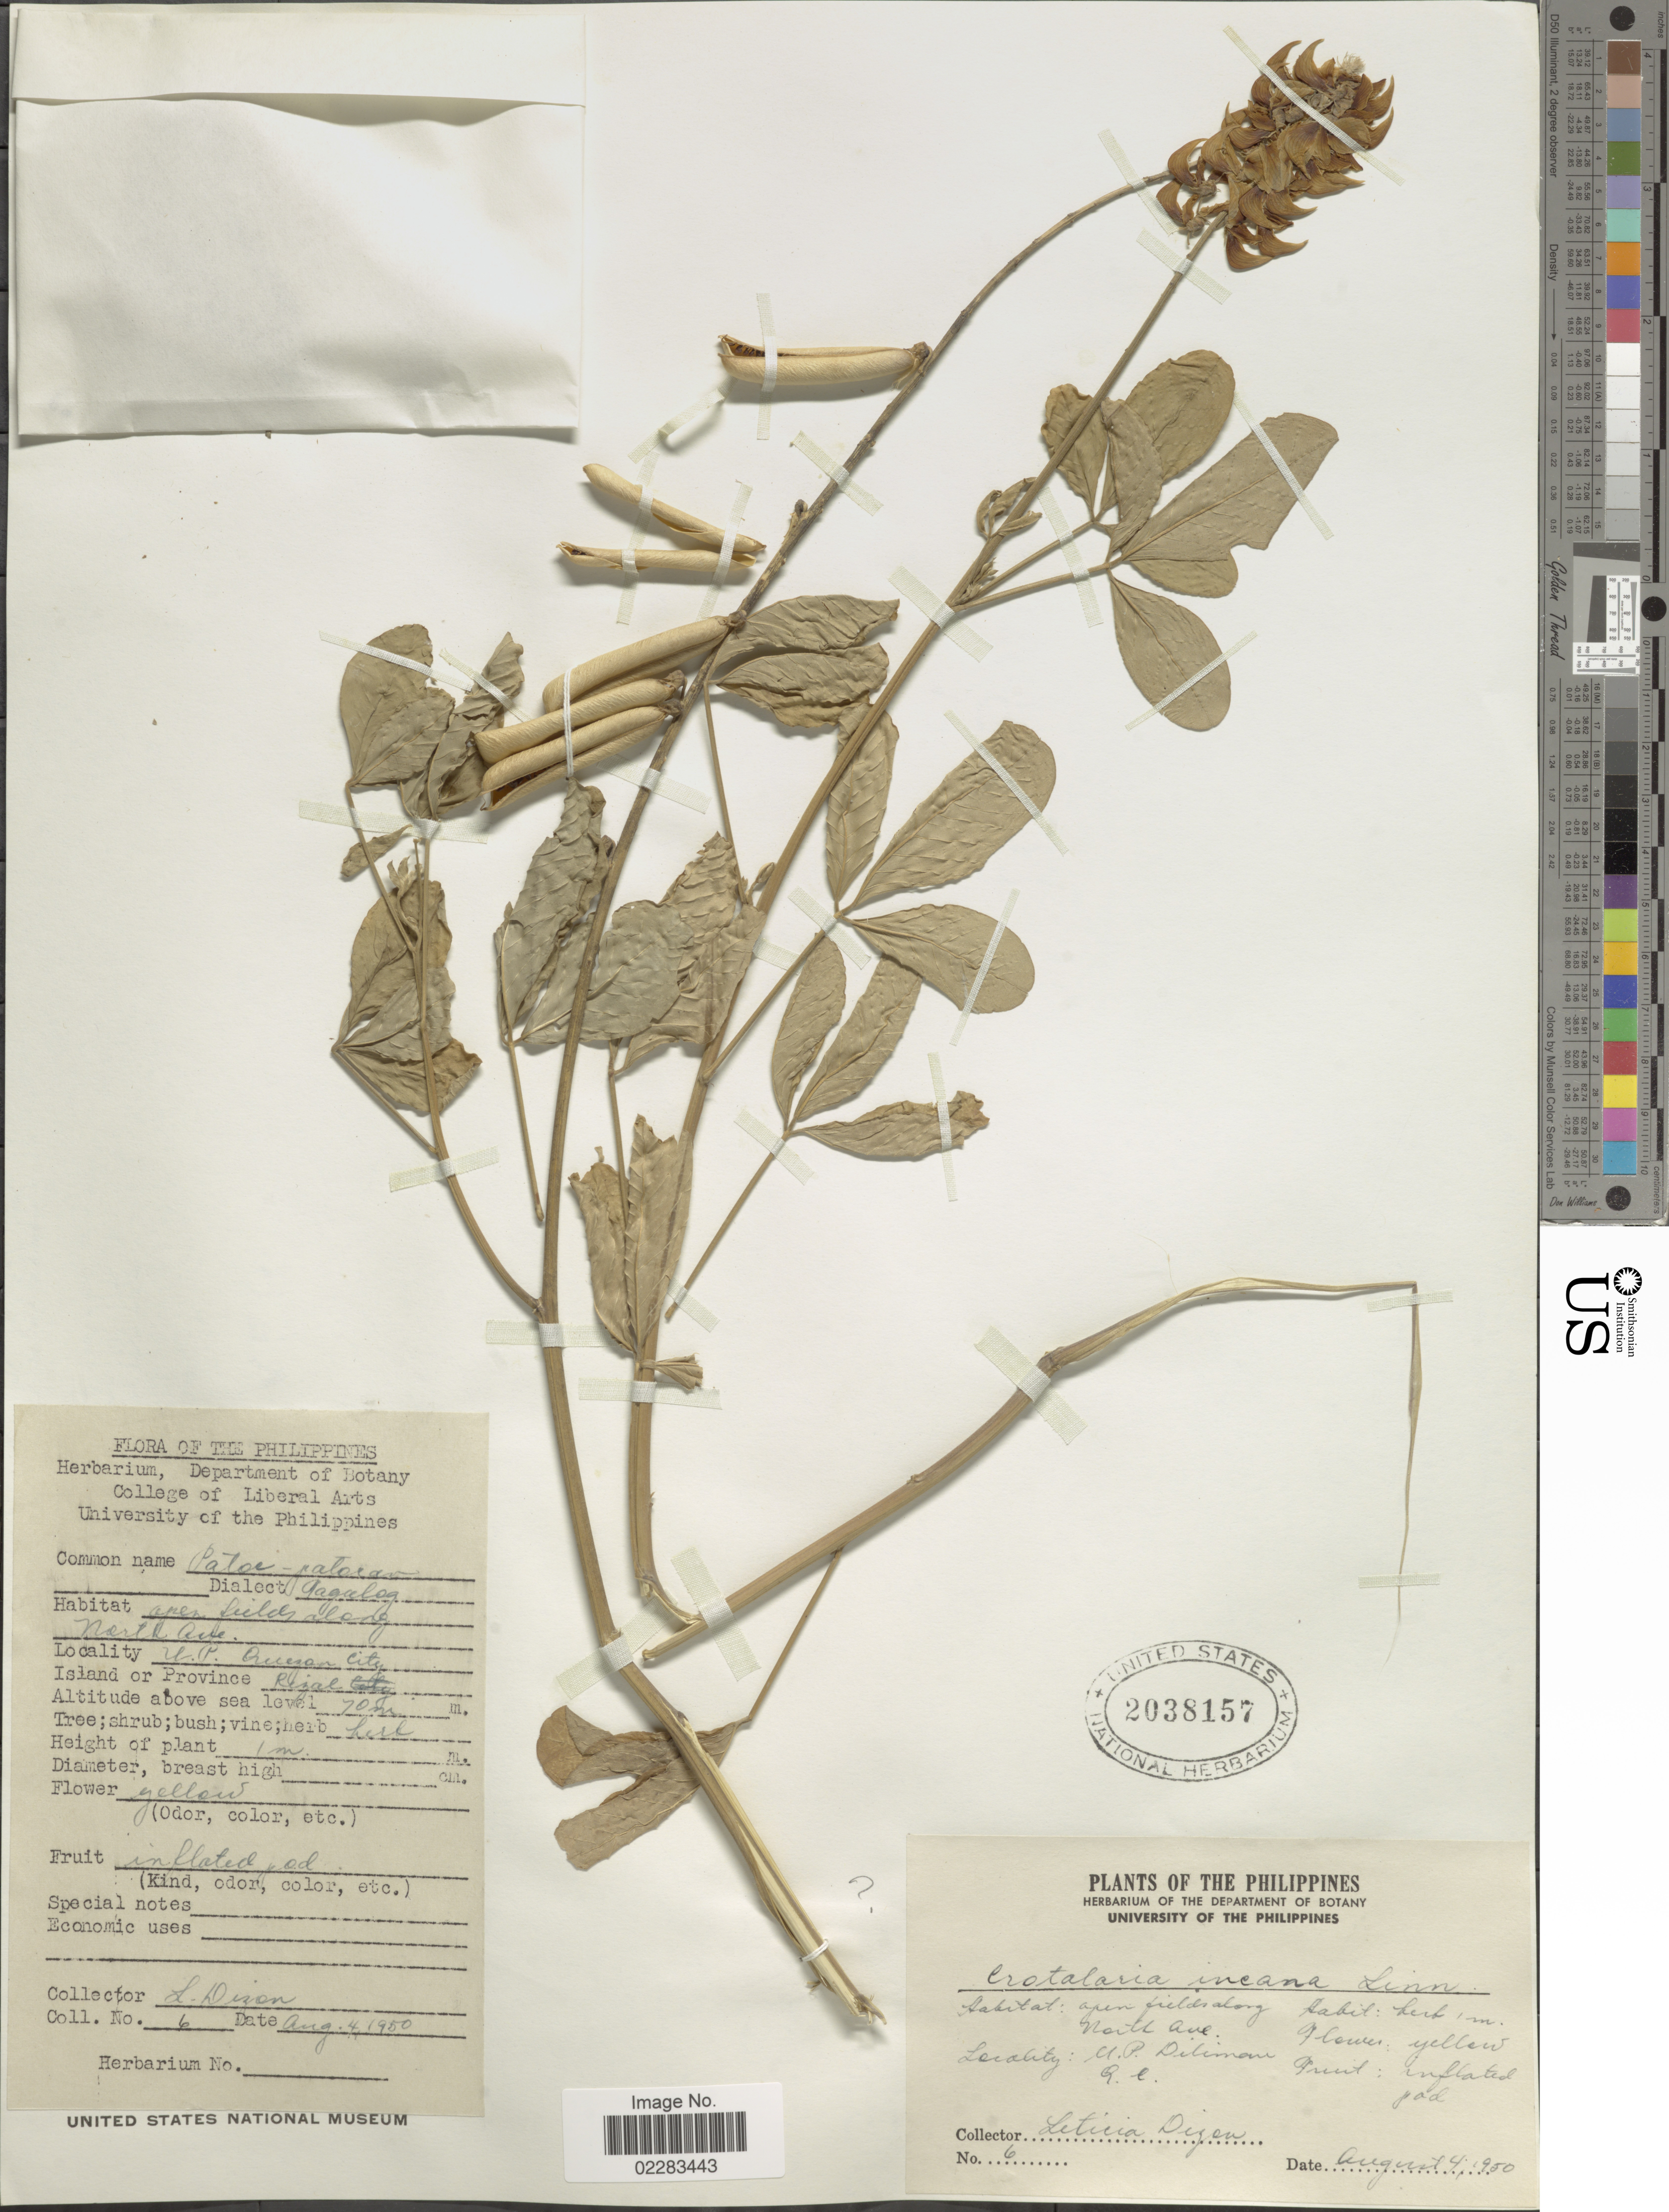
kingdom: Plantae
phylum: Tracheophyta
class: Magnoliopsida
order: Fabales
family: Fabaceae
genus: Crotalaria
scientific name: Crotalaria sp.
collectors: L. Dizen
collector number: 6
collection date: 1900-08-04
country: Philippines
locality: Open fields along North Ave, U.P Quezan city, Rizal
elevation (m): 70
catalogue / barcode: US 2038157